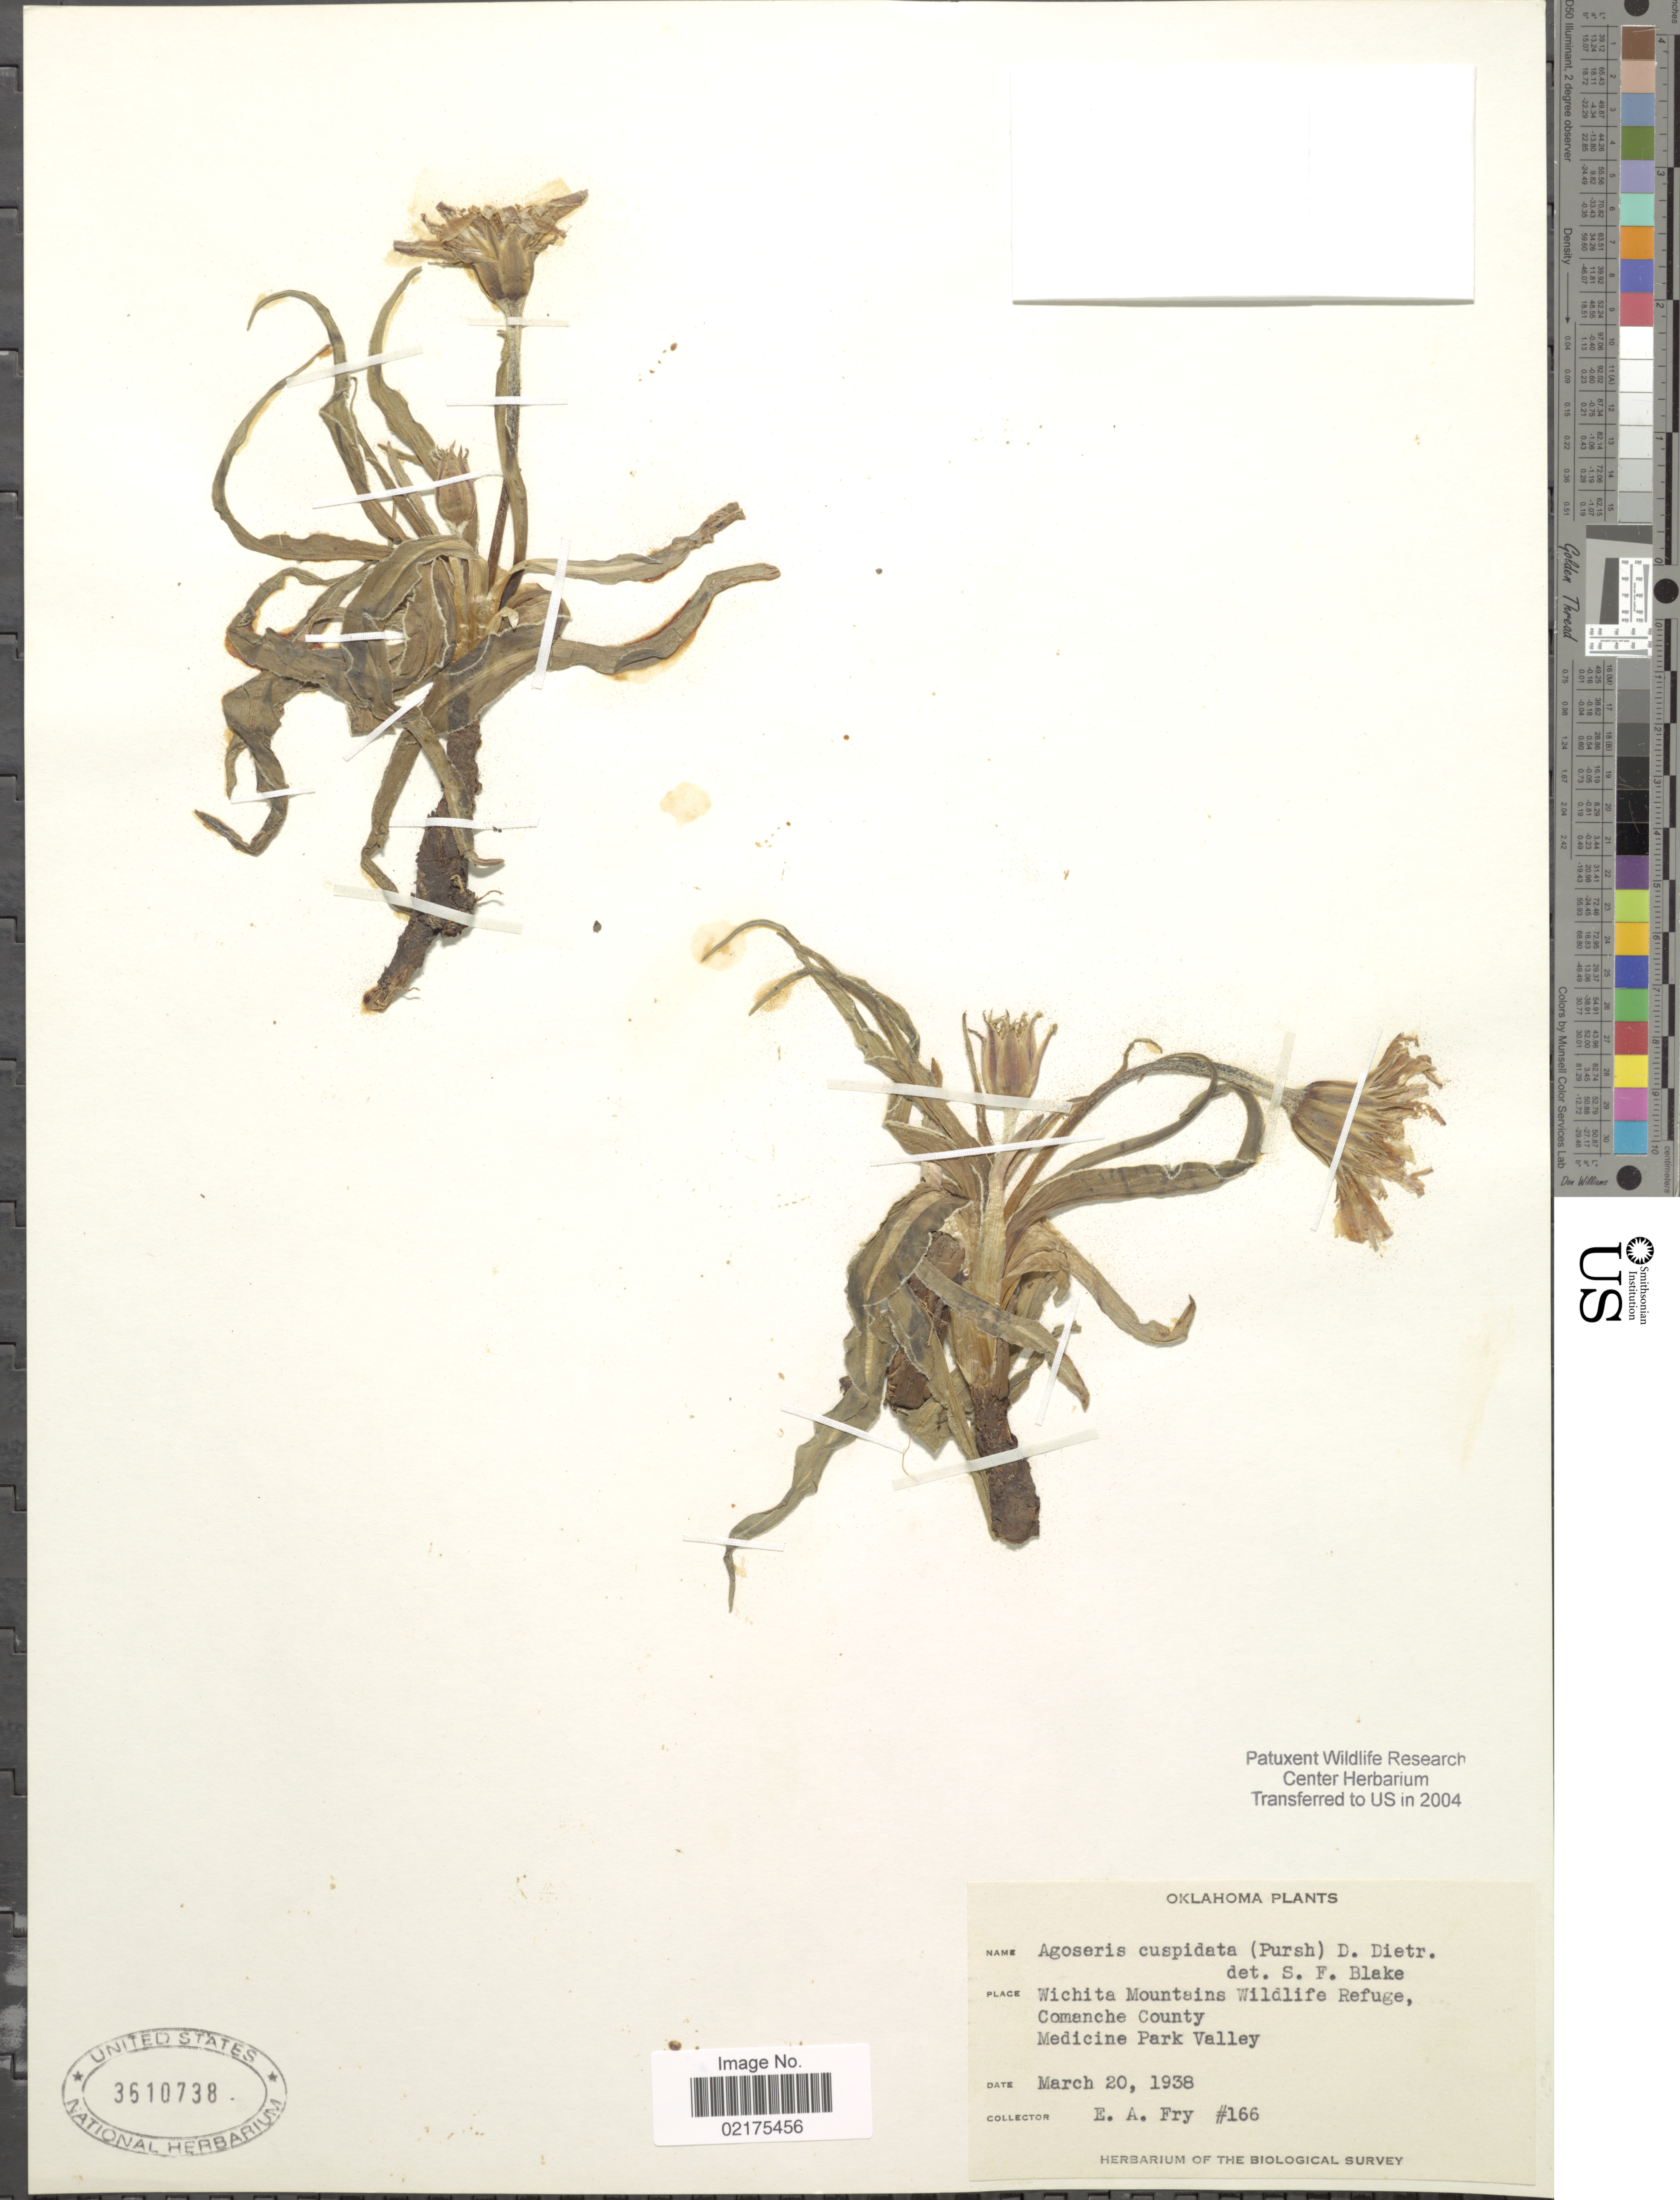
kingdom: Plantae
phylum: Tracheophyta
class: Magnoliopsida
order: Asterales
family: Asteraceae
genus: Nothocalais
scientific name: Nothocalais cuspidata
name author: (Pursh) Greene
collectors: E. Fry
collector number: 166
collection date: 1938-03-20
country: United States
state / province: Oklahoma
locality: Wichita Mountains Wildlife Refuge, Comanche County, Medicine Park Valley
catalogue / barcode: US 3510738